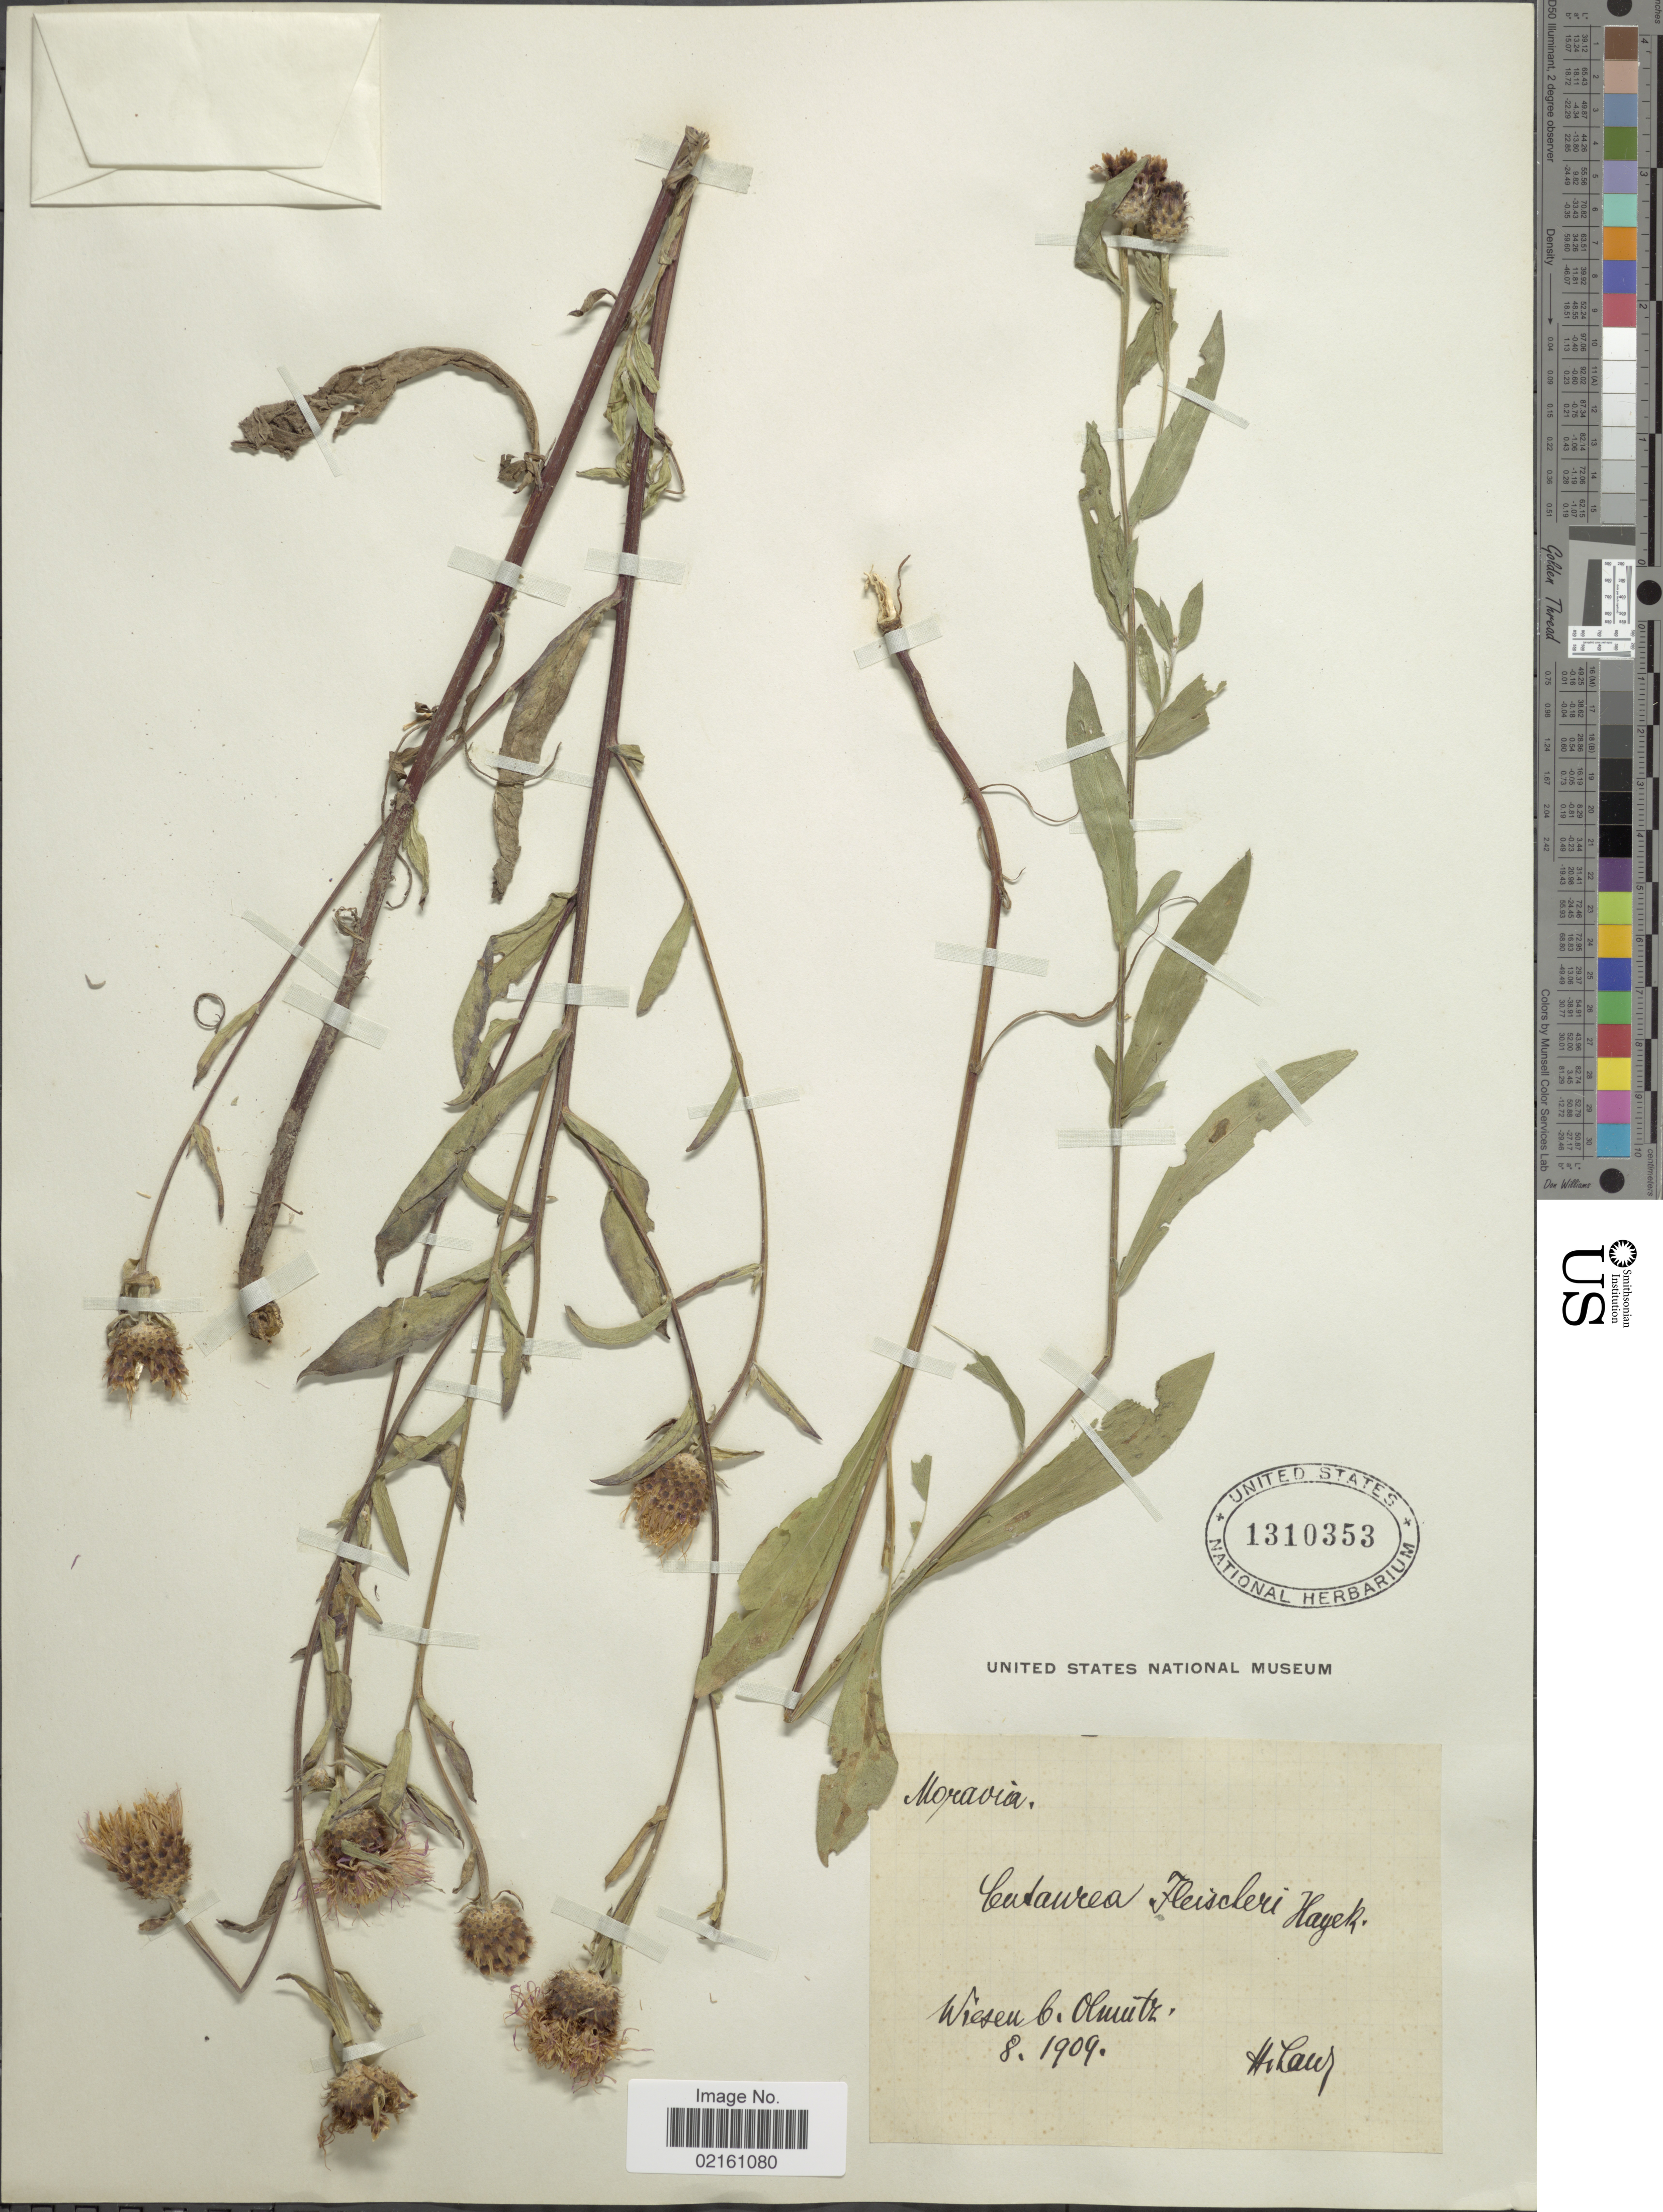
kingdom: Plantae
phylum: Tracheophyta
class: Magnoliopsida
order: Asterales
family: Asteraceae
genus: Centaurea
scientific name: Centaurea fleischeri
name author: Hayek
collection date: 1909-08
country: Czechia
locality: Moravia, Wiesen b. Olmutz [interpreted]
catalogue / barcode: US 1310353